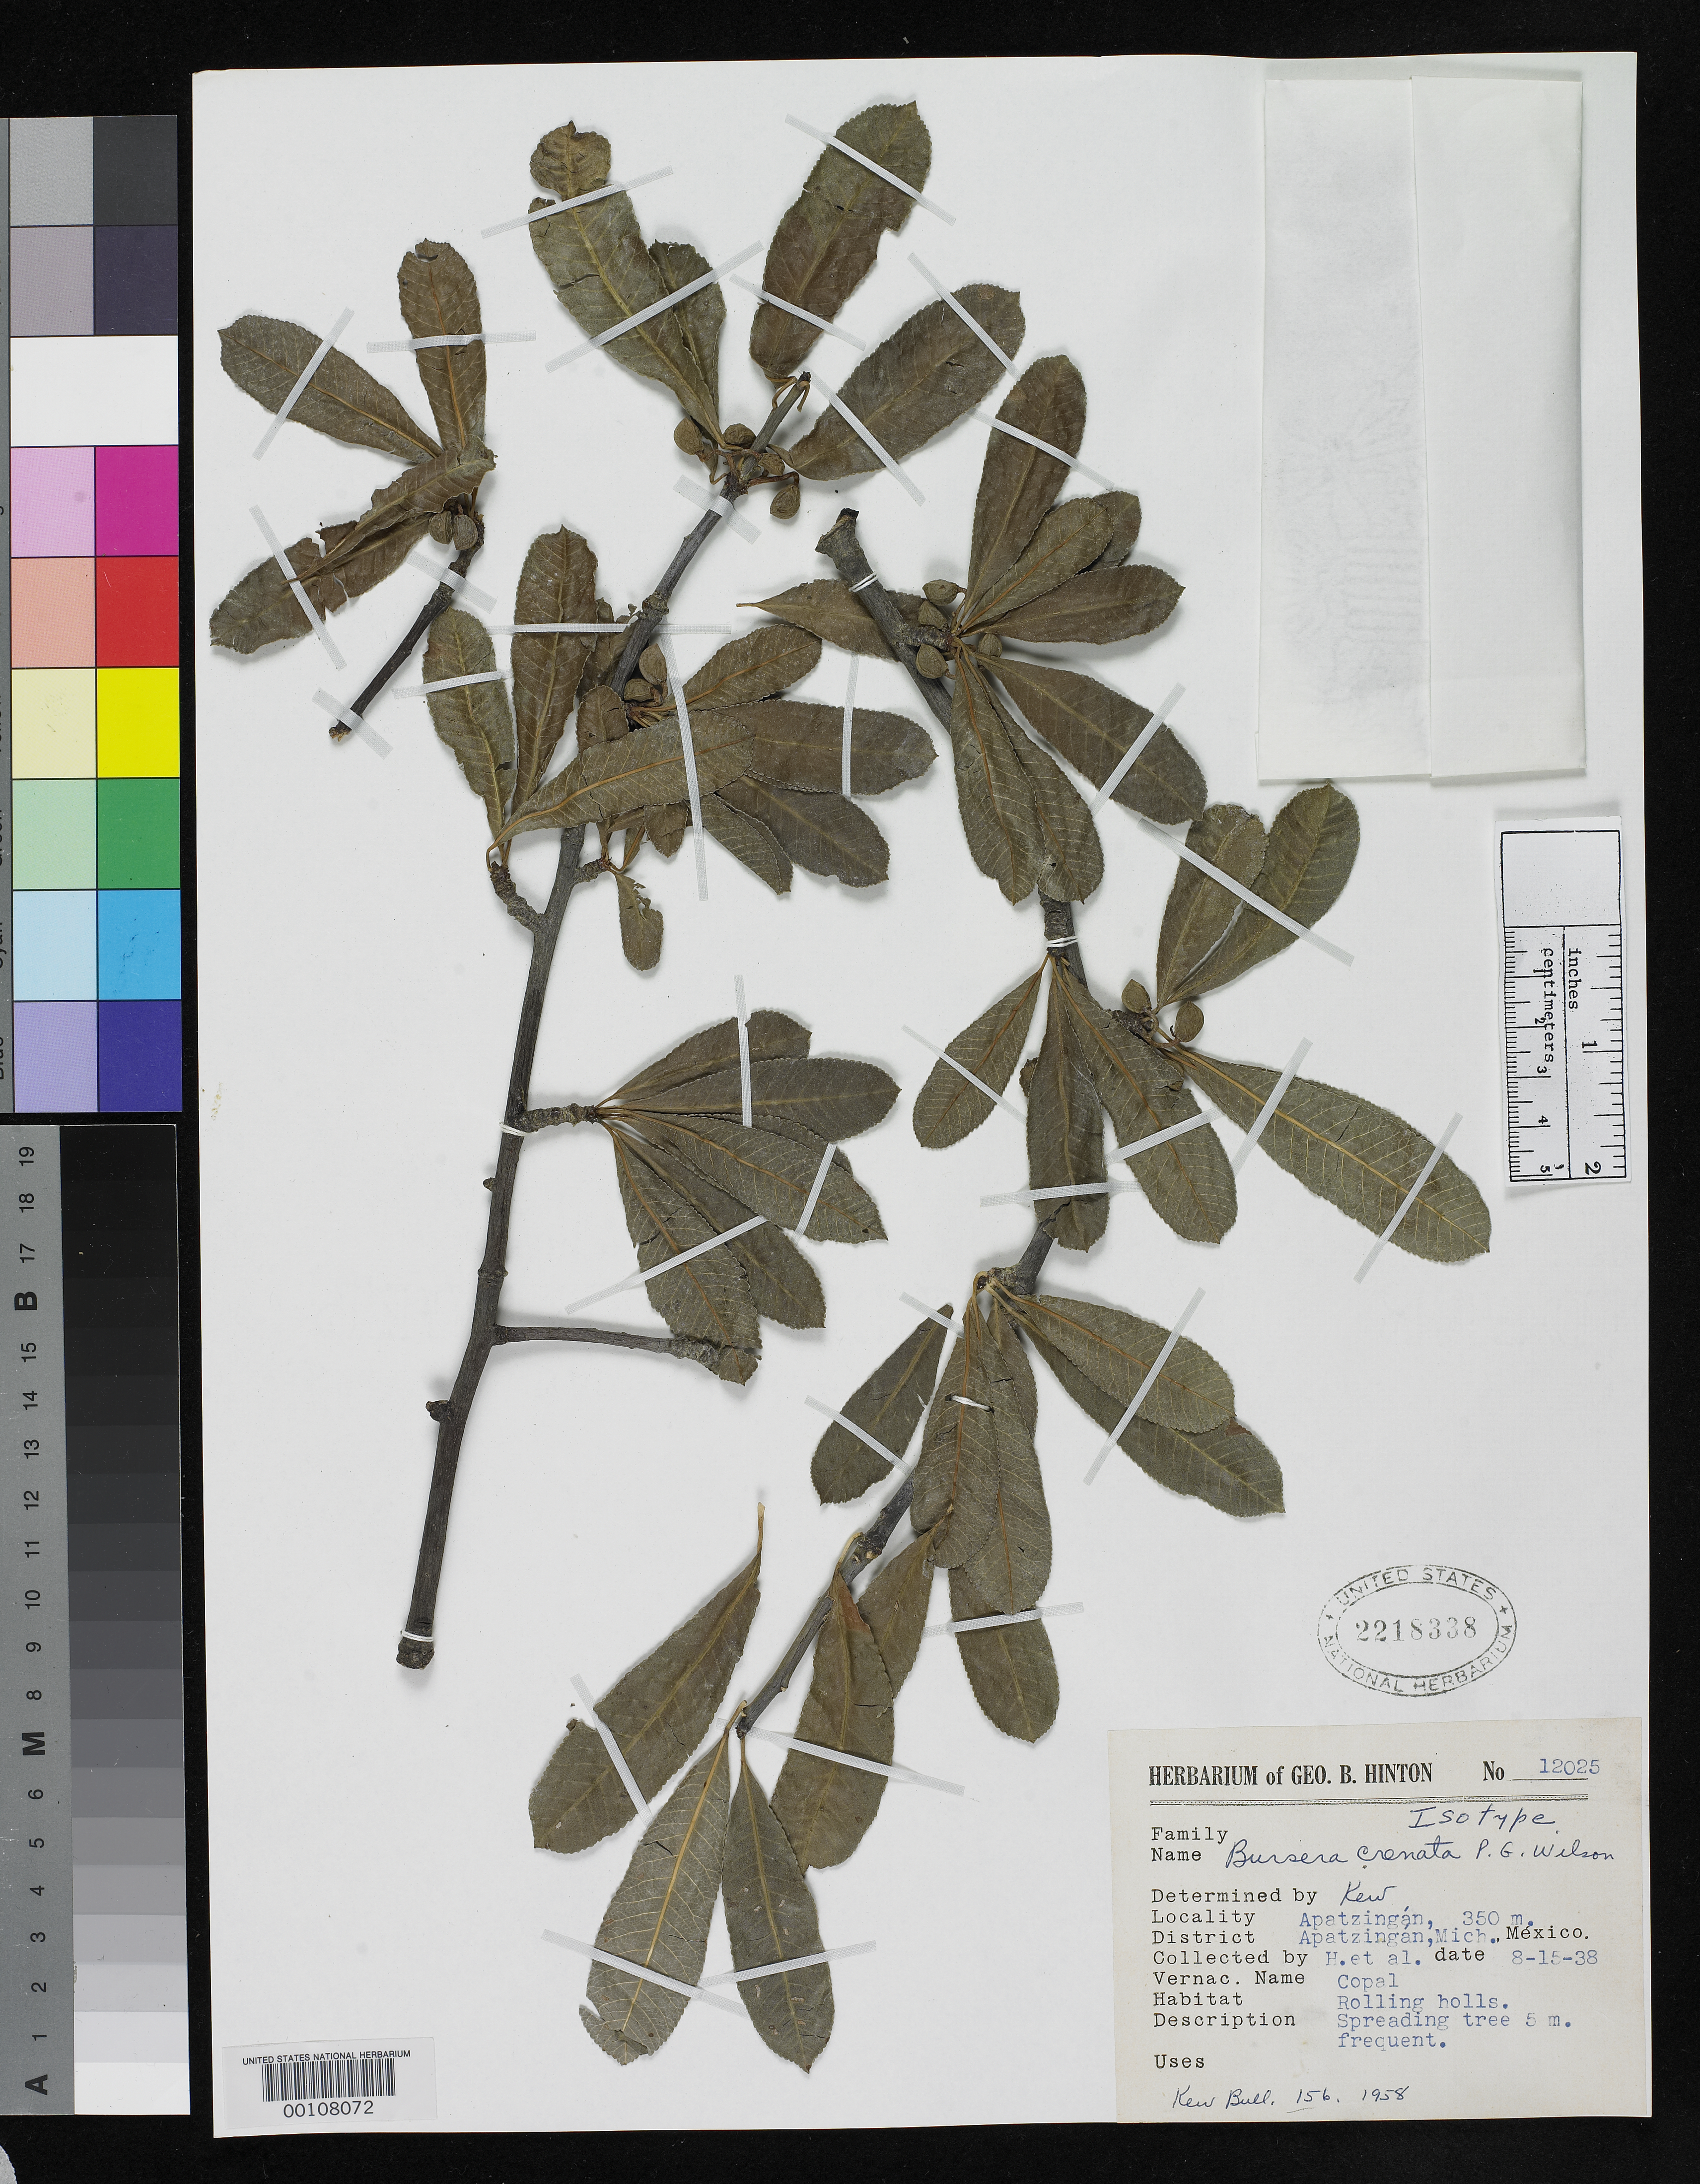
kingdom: Plantae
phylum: Tracheophyta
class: Magnoliopsida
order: Sapindales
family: Burseraceae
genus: Bursera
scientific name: Bursera crenata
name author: Paul G. Wilson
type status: Isotype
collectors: G. B. Hinton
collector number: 12025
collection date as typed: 20 Aug 1938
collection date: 1938-08-20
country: Mexico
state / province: Michoacán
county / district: Apatzingan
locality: Apatzingan.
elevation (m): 340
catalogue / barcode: US 2218338